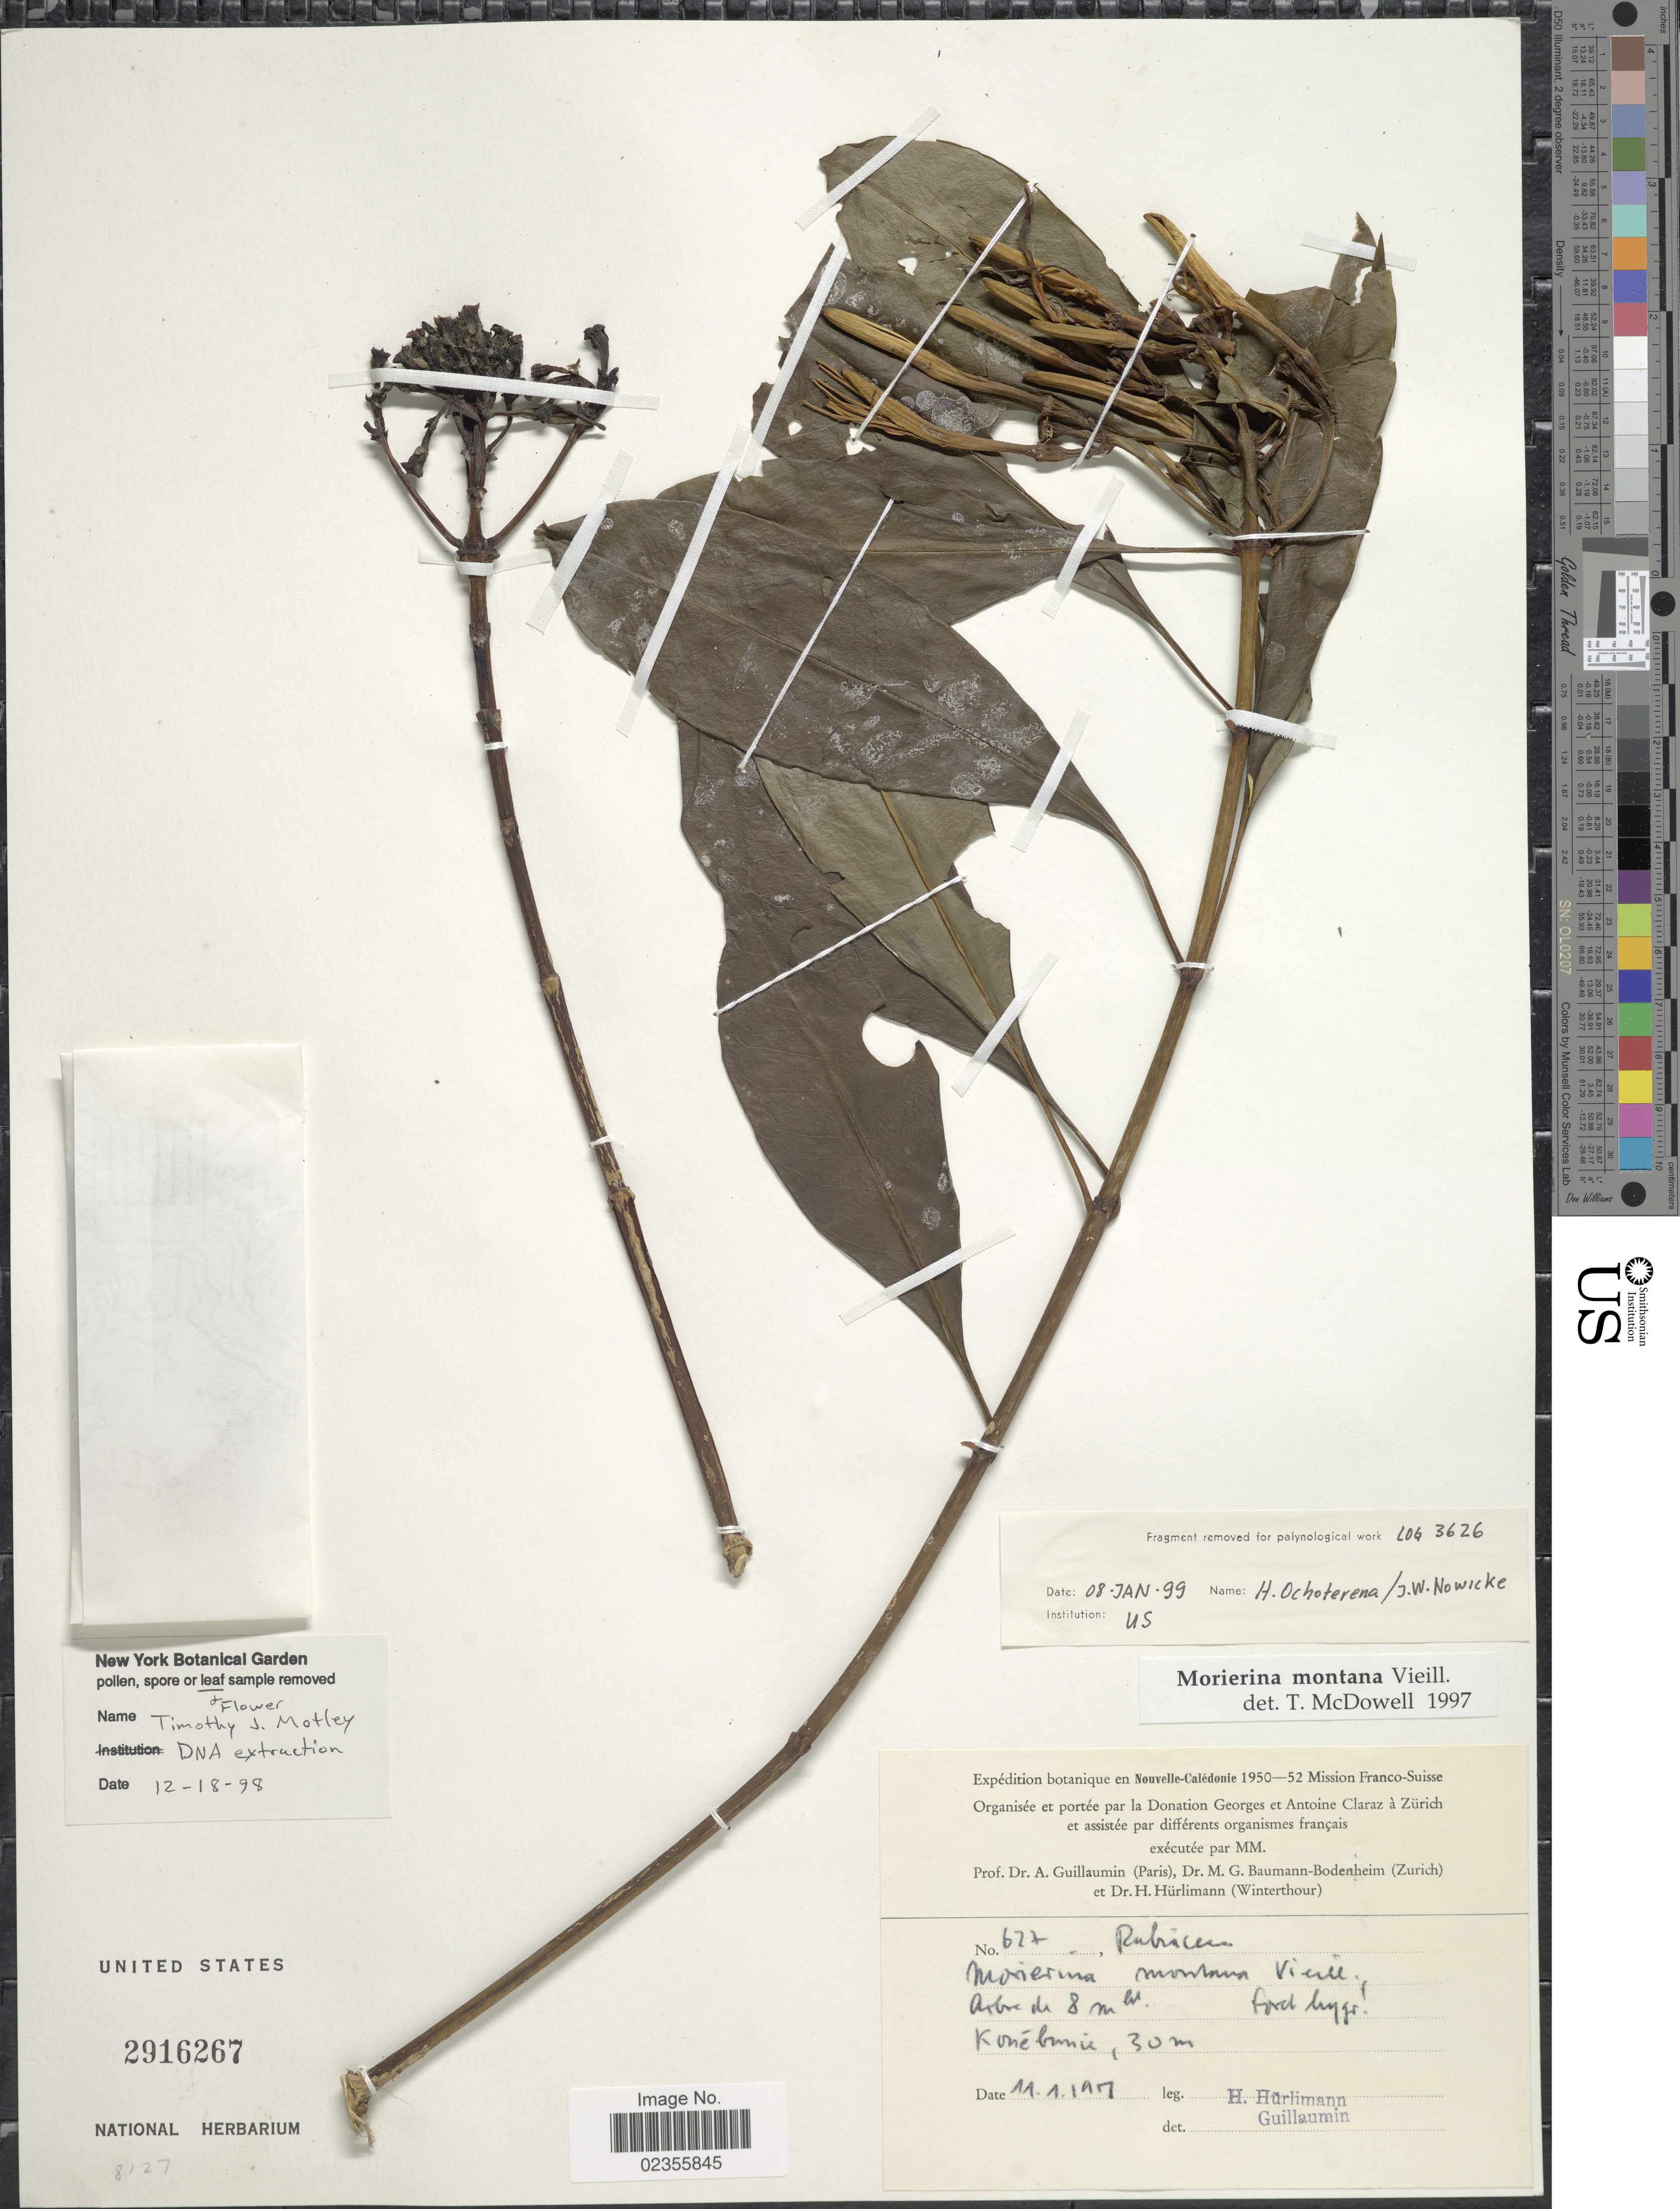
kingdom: Plantae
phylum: Tracheophyta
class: Magnoliopsida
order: Gentianales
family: Rubiaceae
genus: Morierina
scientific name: Morierina montana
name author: Vieill.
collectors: H. Hürlimann & A. Guillaumin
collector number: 627*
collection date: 1951-01-11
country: New Caledonia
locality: Nouvelle-Caledonie, Konebunie [interpreted].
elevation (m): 30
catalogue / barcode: US 2916267